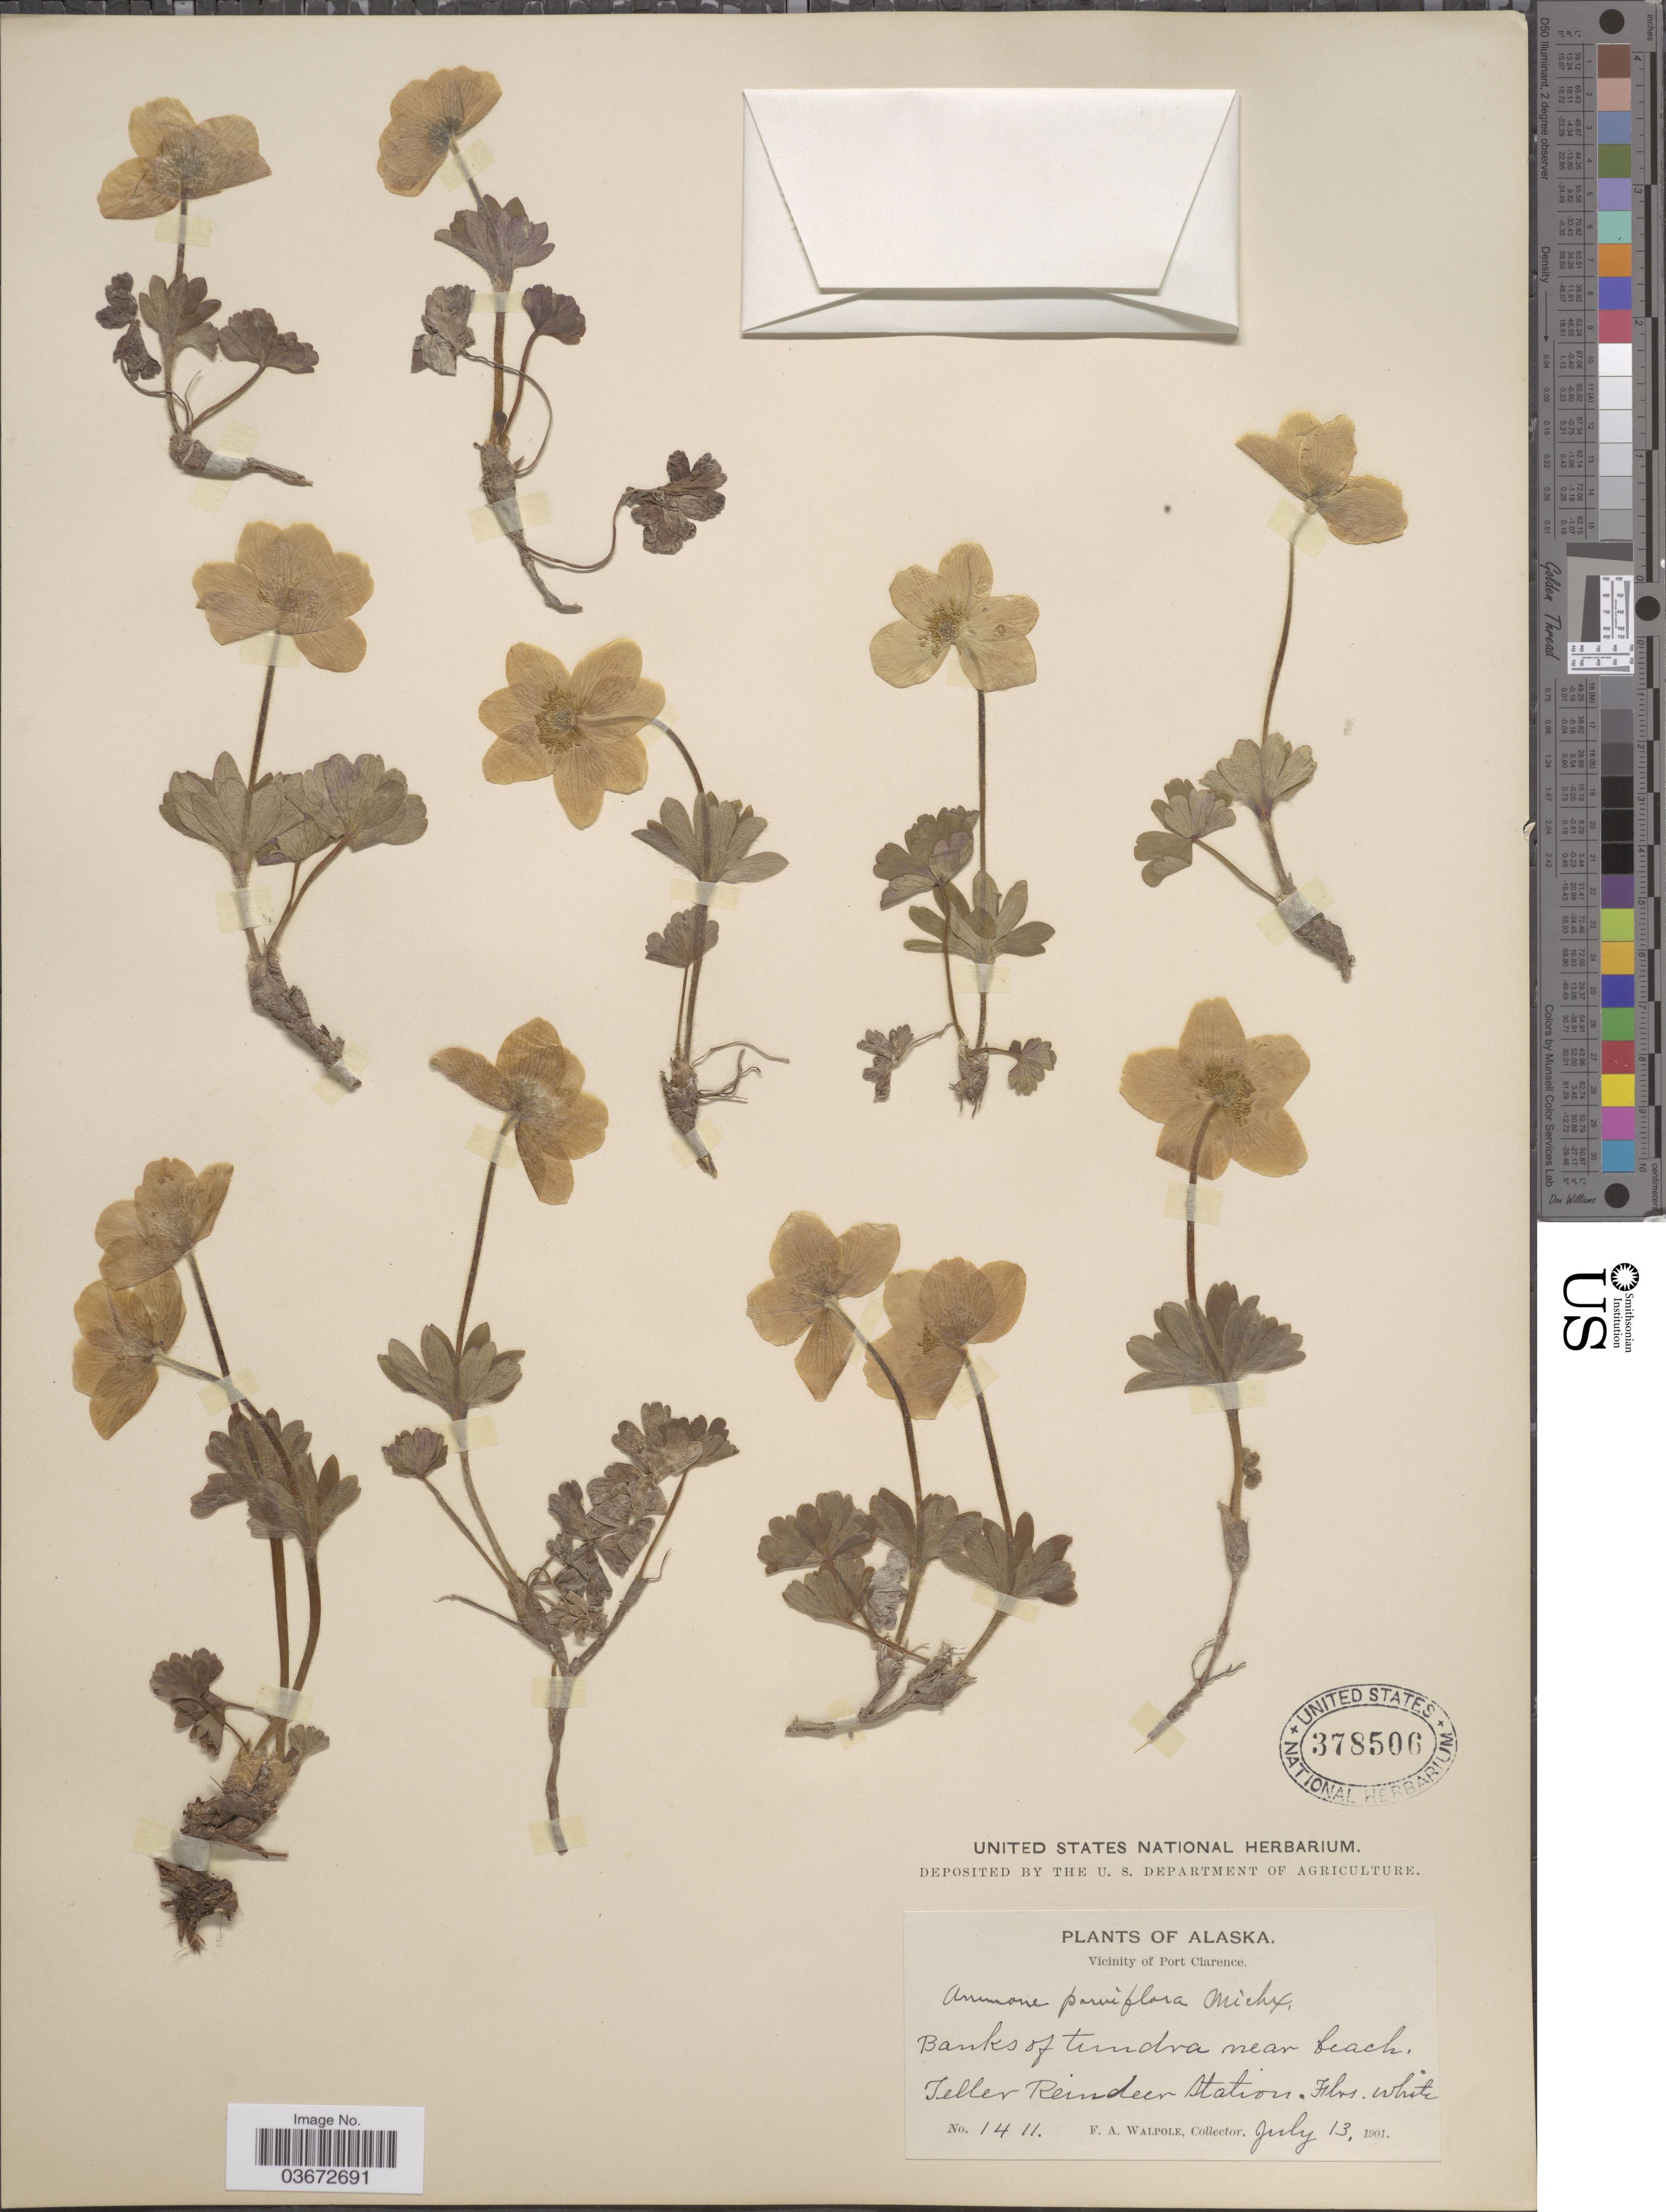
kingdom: Plantae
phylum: Tracheophyta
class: Magnoliopsida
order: Ranunculales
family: Ranunculaceae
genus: Anemone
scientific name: Anemone parviflora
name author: Michx.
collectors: F. Walpole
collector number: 1411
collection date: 1901-07-13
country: United States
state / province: Alaska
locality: Vicinity of Port Clarence. Teller Reindeer Station.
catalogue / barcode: US 378506